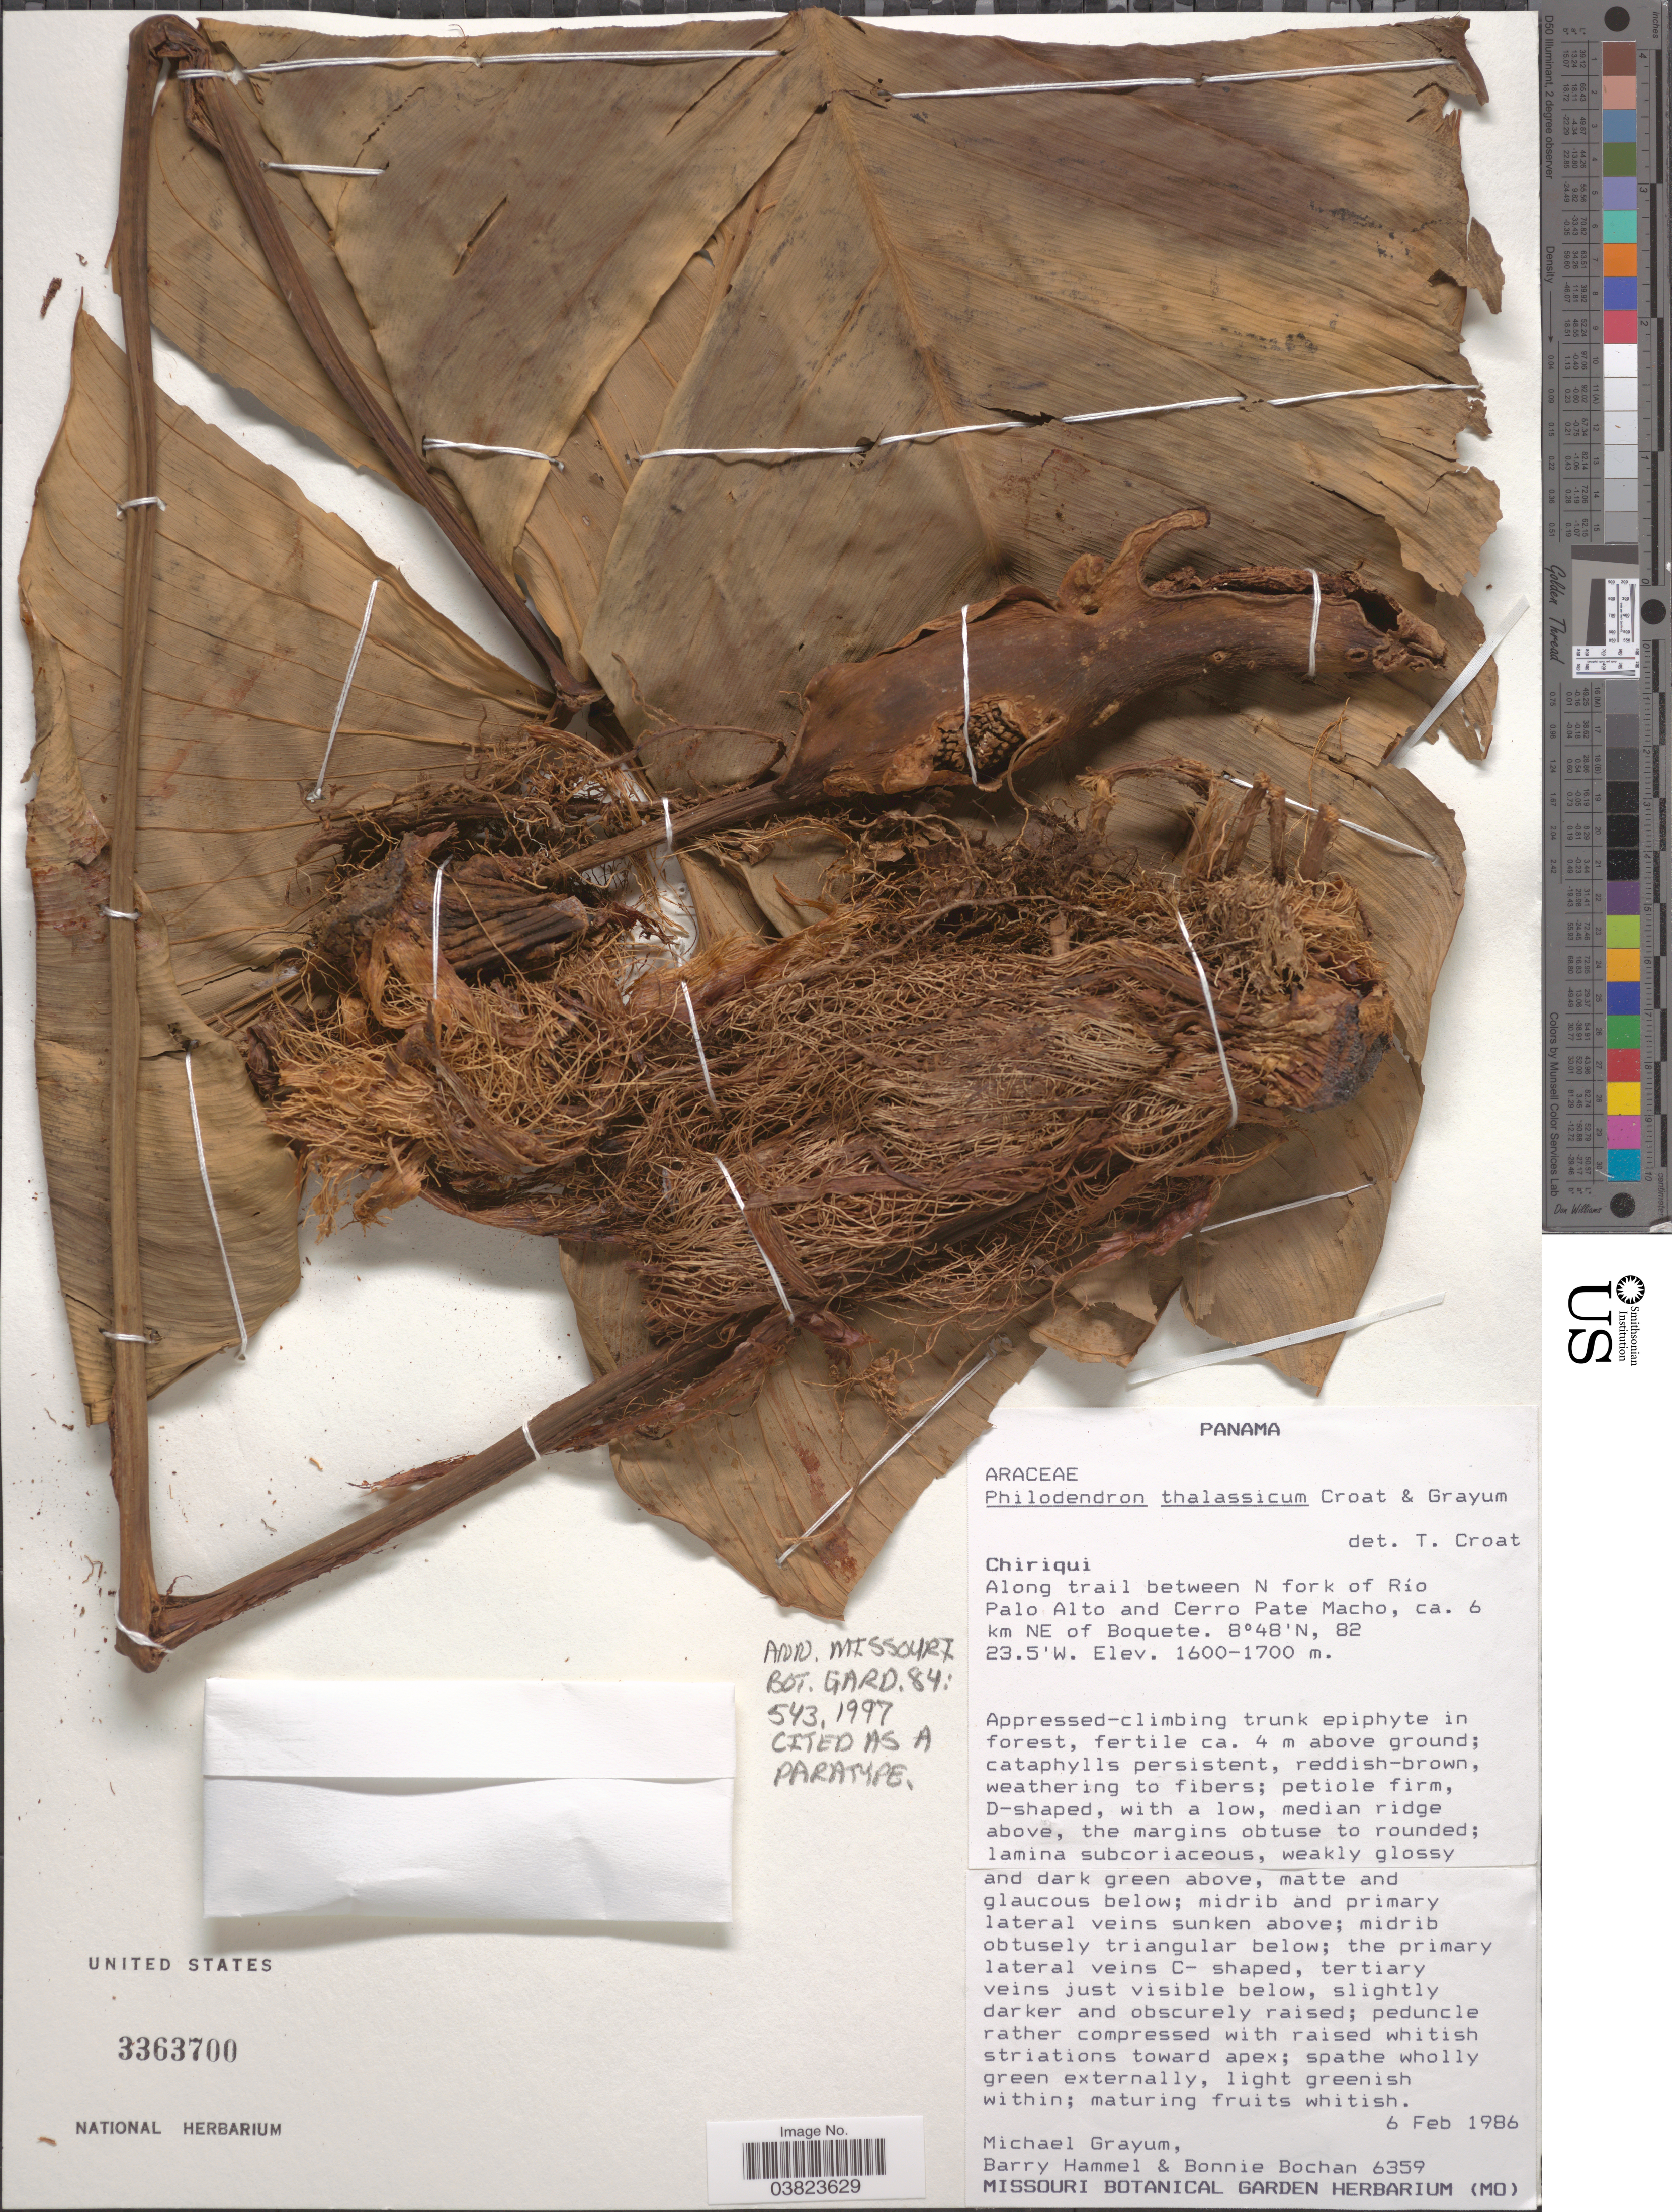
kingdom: Plantae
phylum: Tracheophyta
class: Liliopsida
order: Alismatales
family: Araceae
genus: Philodendron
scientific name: Philodendron thalassicum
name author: Croat & Grayum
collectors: M. H. Grayum, B. Hammel & B. Bochan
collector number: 6359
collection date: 1986-02-06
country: Panama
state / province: Chiriqui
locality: Along trail between N fork of Río Palo Alto and Cerro Pate Macho, ca. 6 km NE of Boquete.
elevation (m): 1600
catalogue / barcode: US 3363700